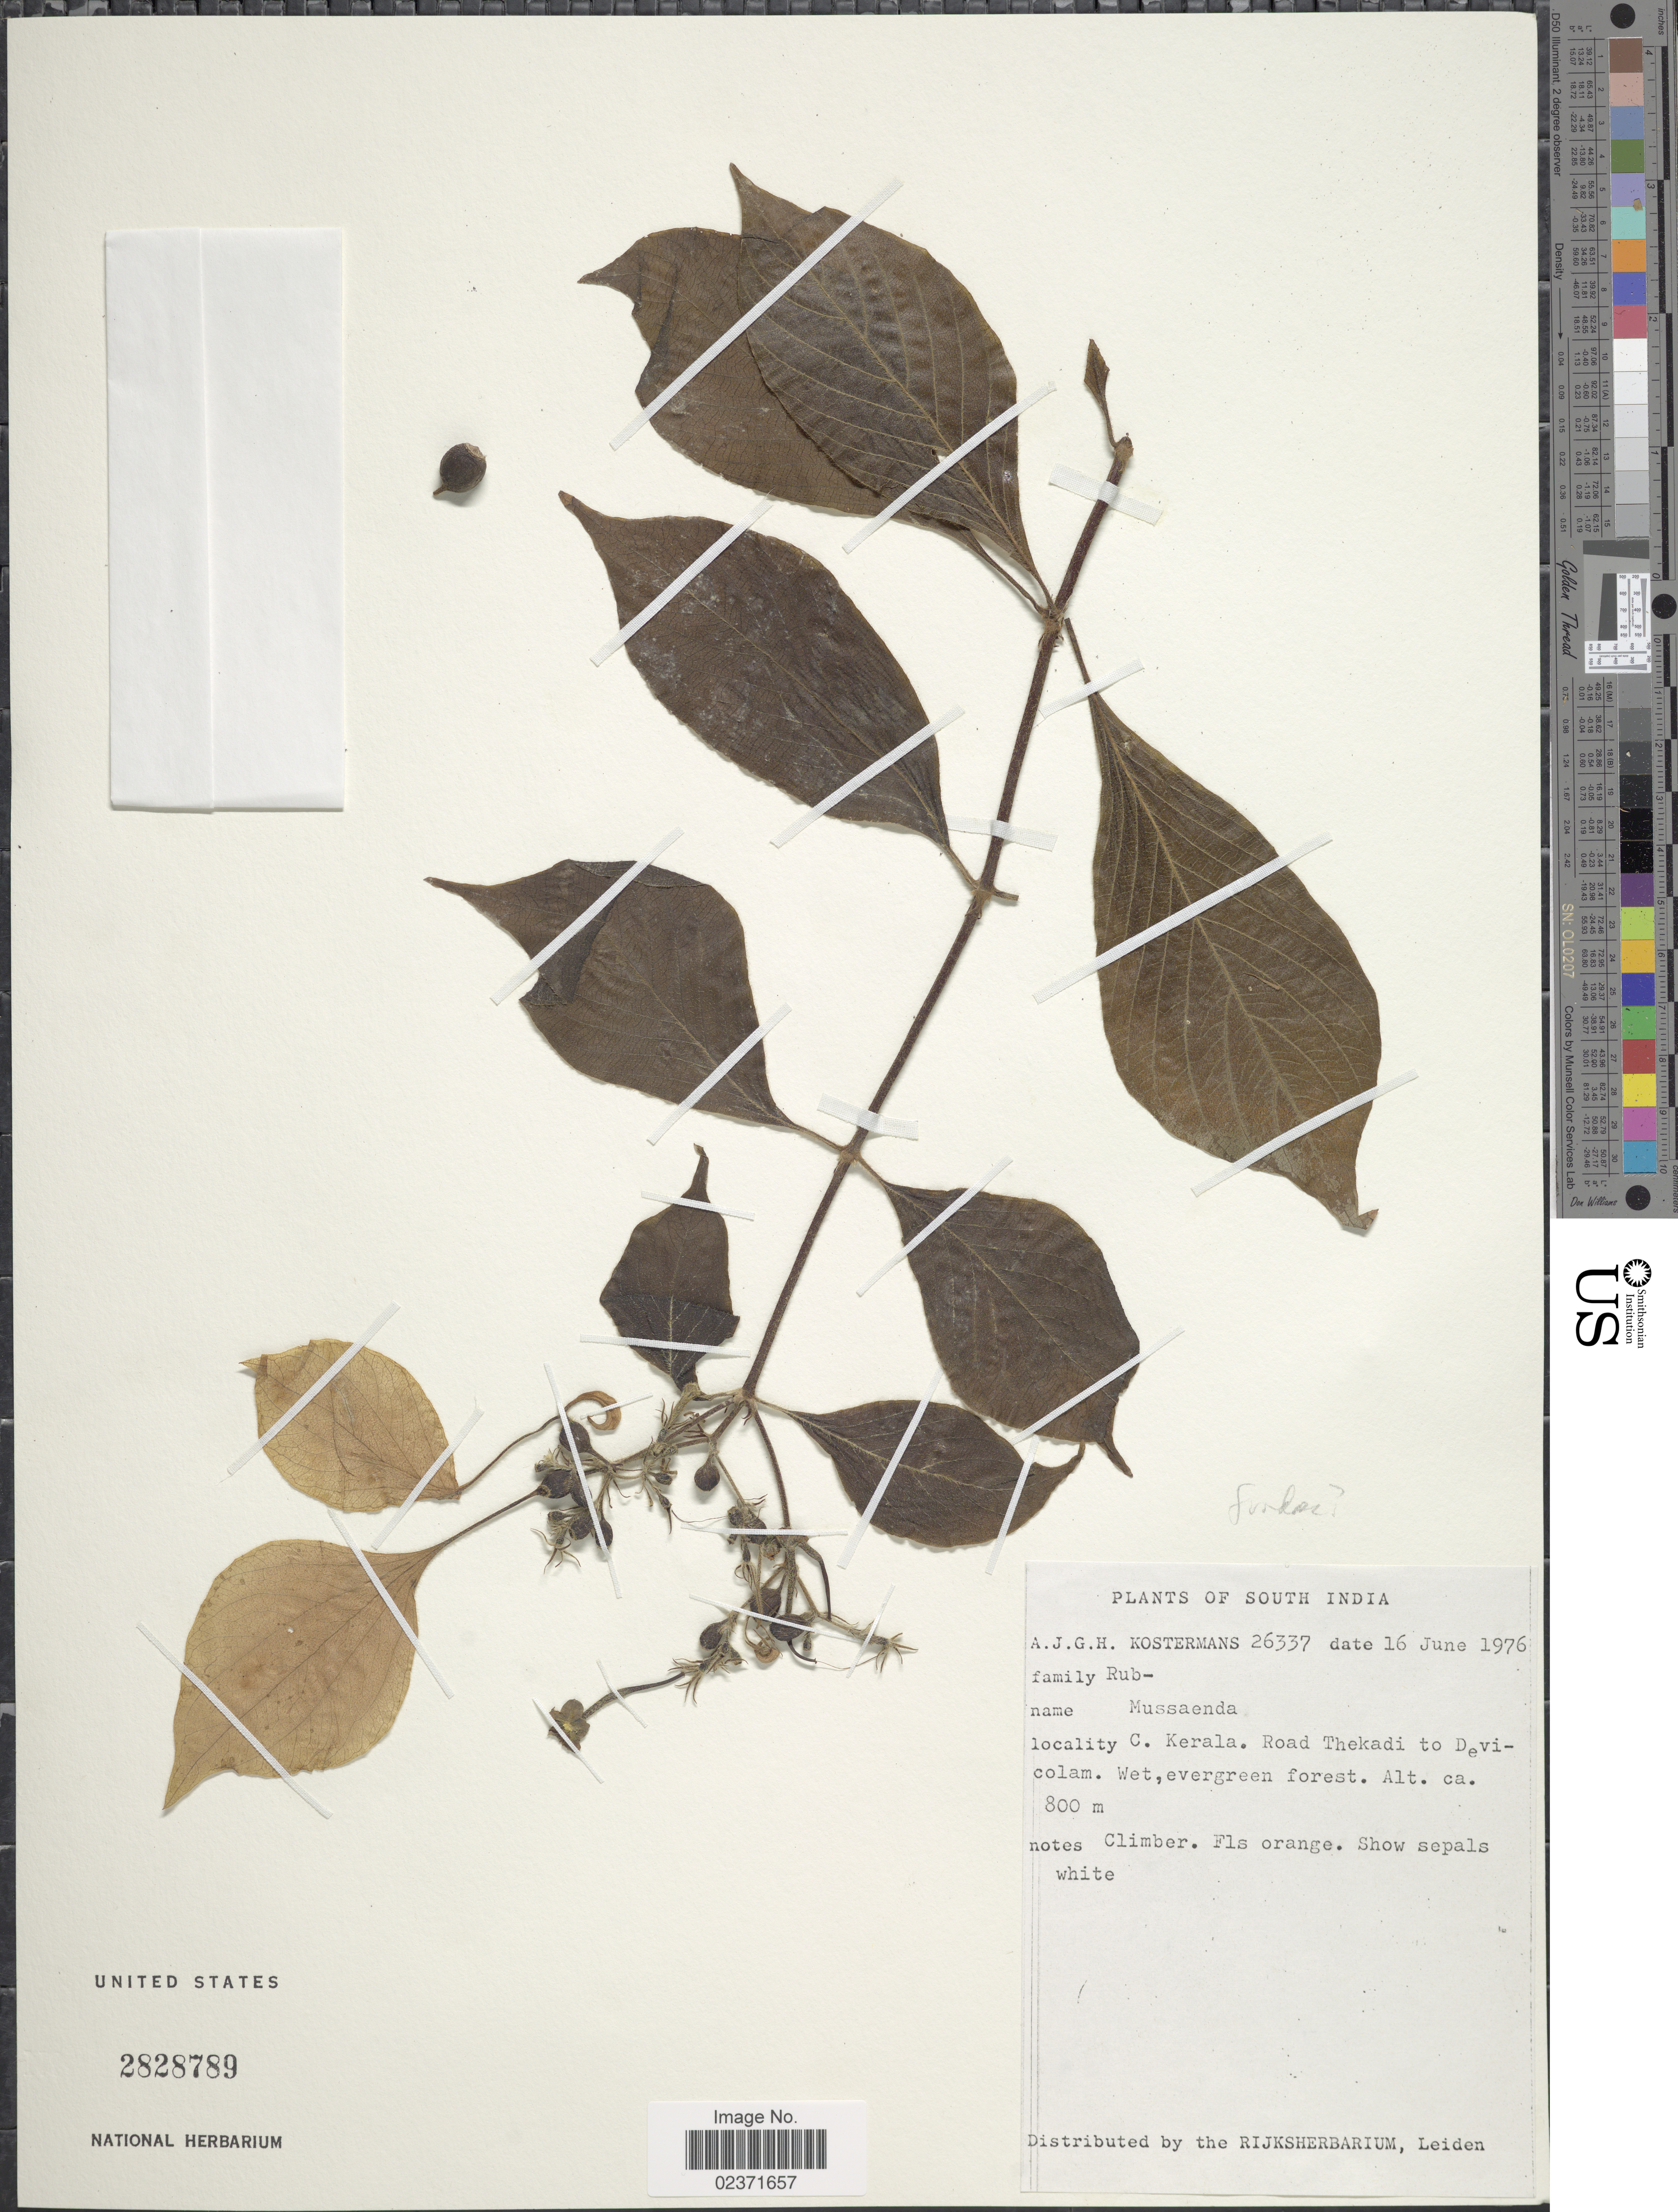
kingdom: Plantae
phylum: Tracheophyta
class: Magnoliopsida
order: Gentianales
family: Rubiaceae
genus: Mussaenda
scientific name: Mussaenda sp.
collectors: A. J. G. Kostermans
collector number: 26337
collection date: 1976-06-16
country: India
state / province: Kerala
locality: South India. C. Kerala. Road Thekadi to Devicolam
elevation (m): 800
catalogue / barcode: US 2828789